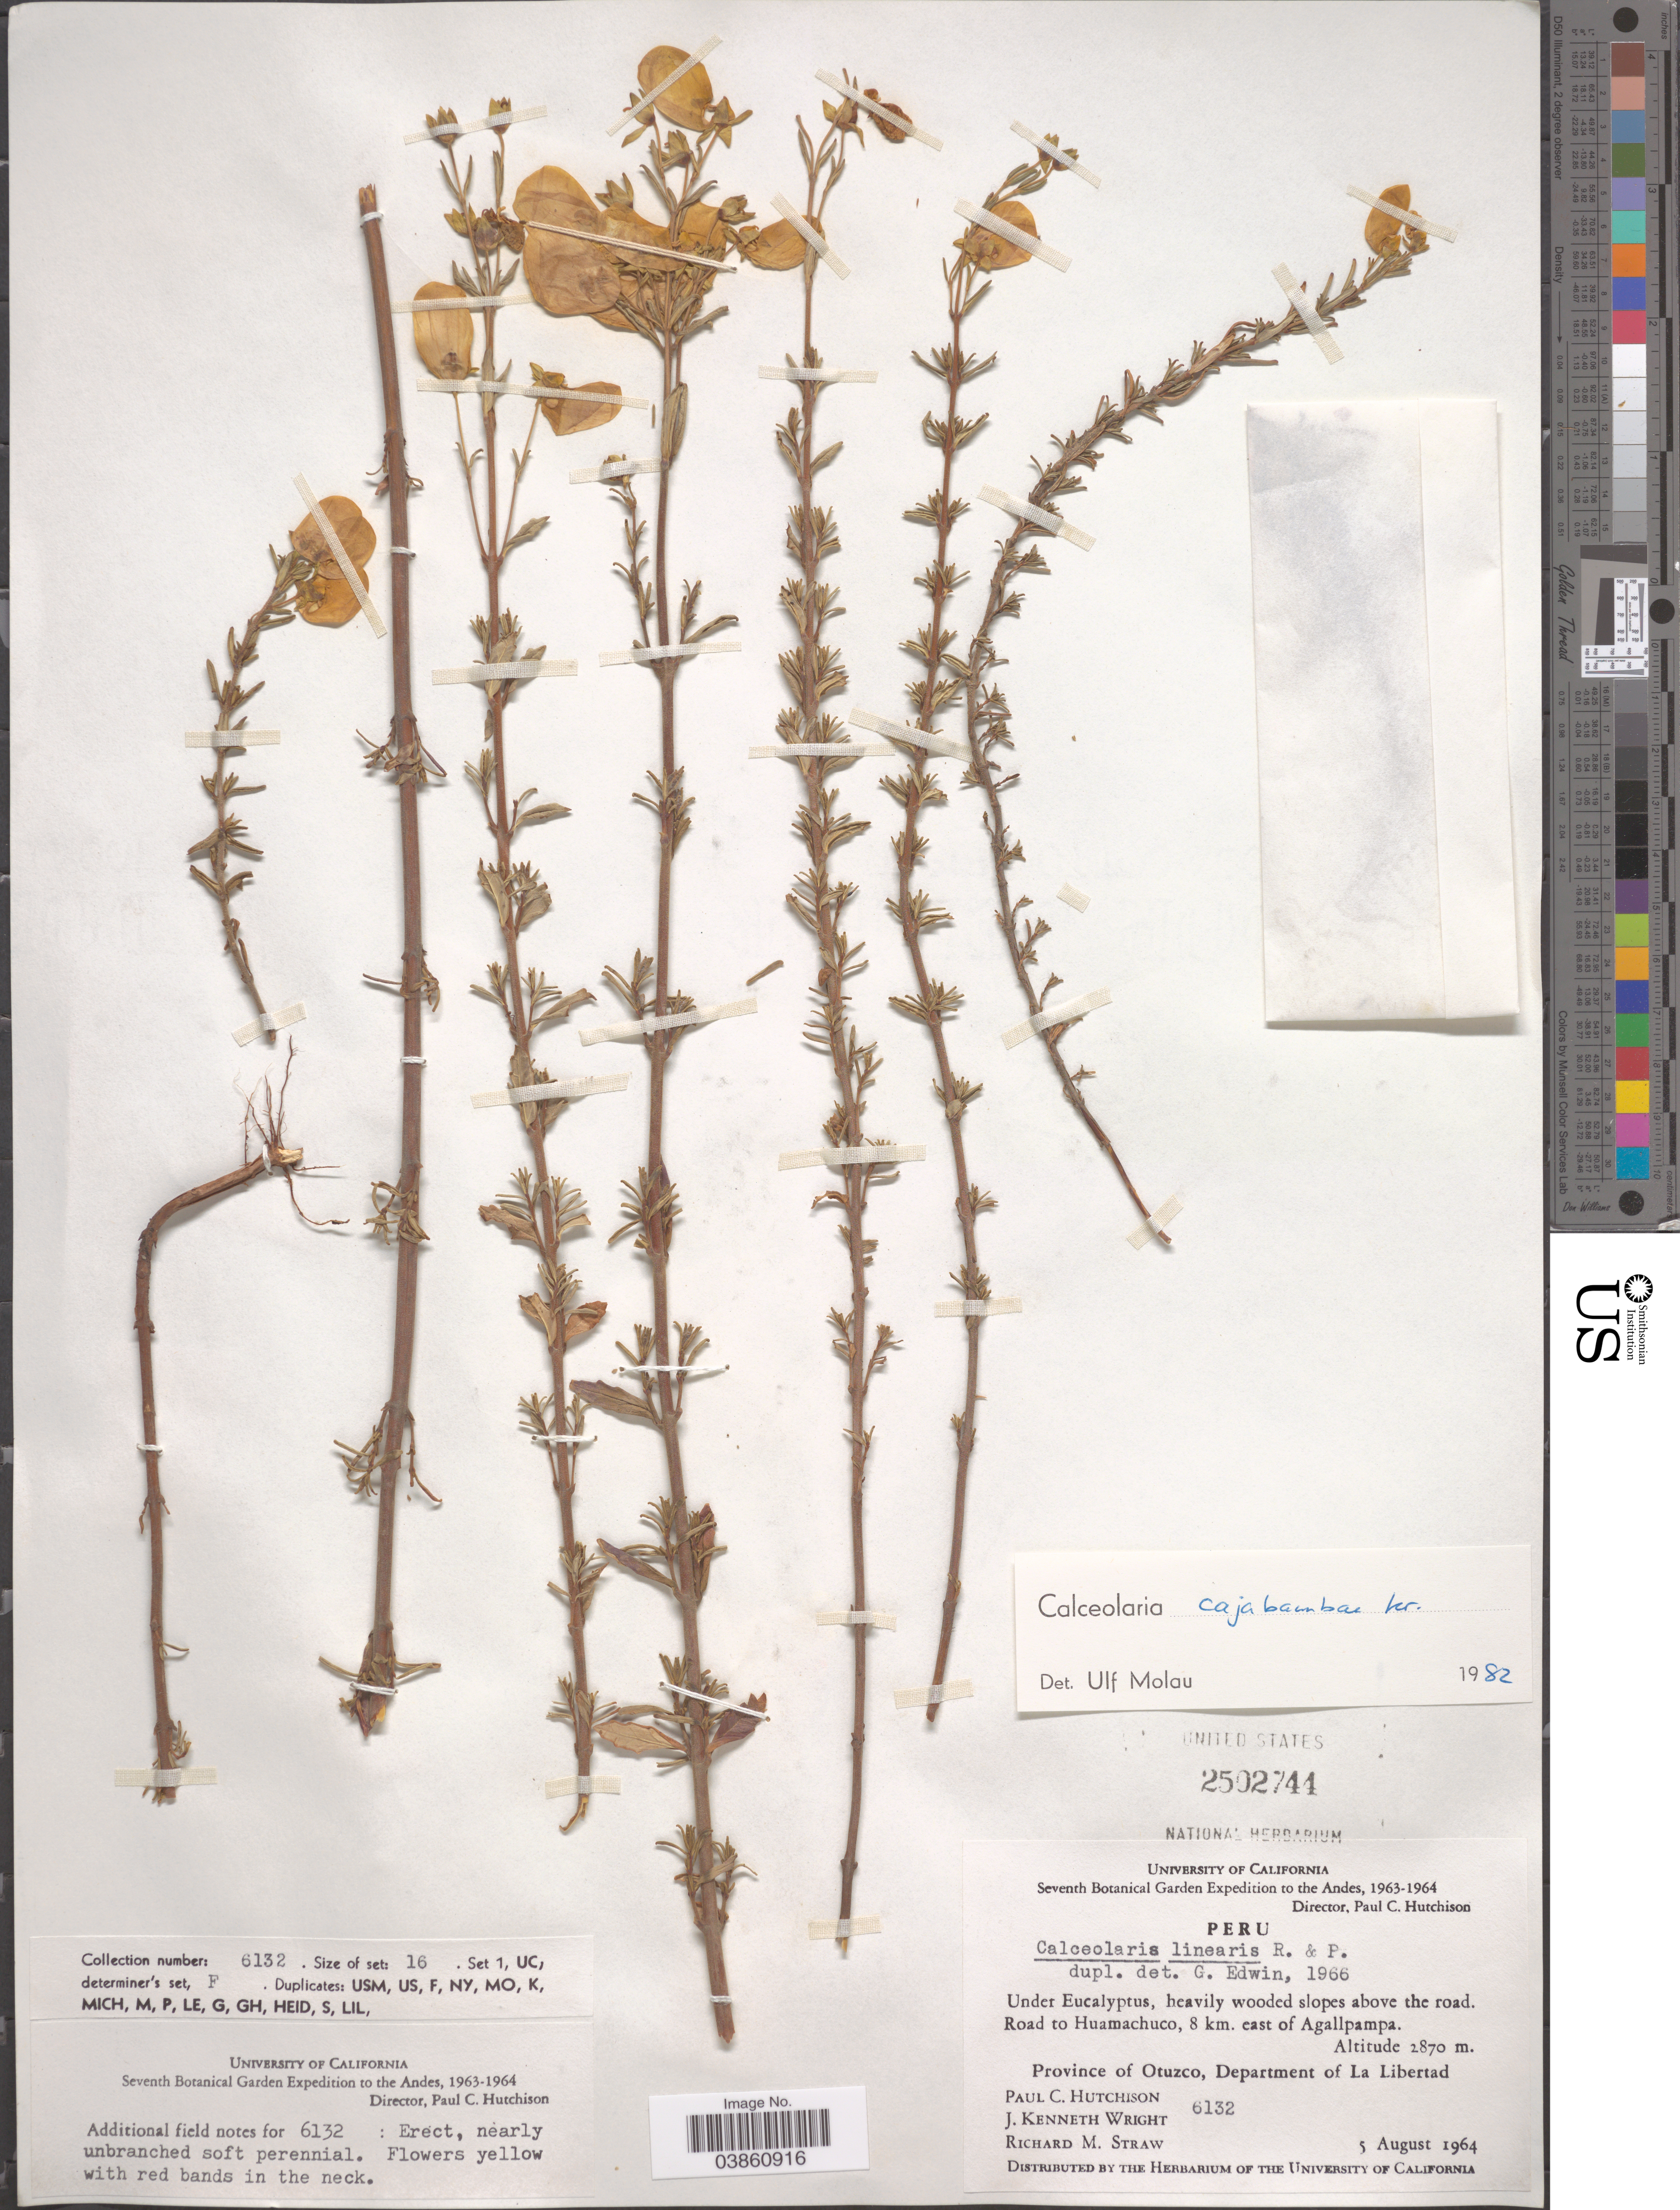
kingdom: Plantae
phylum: Tracheophyta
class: Magnoliopsida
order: Lamiales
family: Calceolariaceae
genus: Calceolaria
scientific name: Calceolaria cajabambae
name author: Kraenzl.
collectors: P. C. Hutchison, J. K. Wright & R. M. Straw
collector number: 6132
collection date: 1964-08-05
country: Peru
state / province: La Libertad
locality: The Andes. Road to Huamachuco, 8 km. east of Agallpampa. Province of Otuzco, Department of La Libertad.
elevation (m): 2870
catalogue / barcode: US 2502744